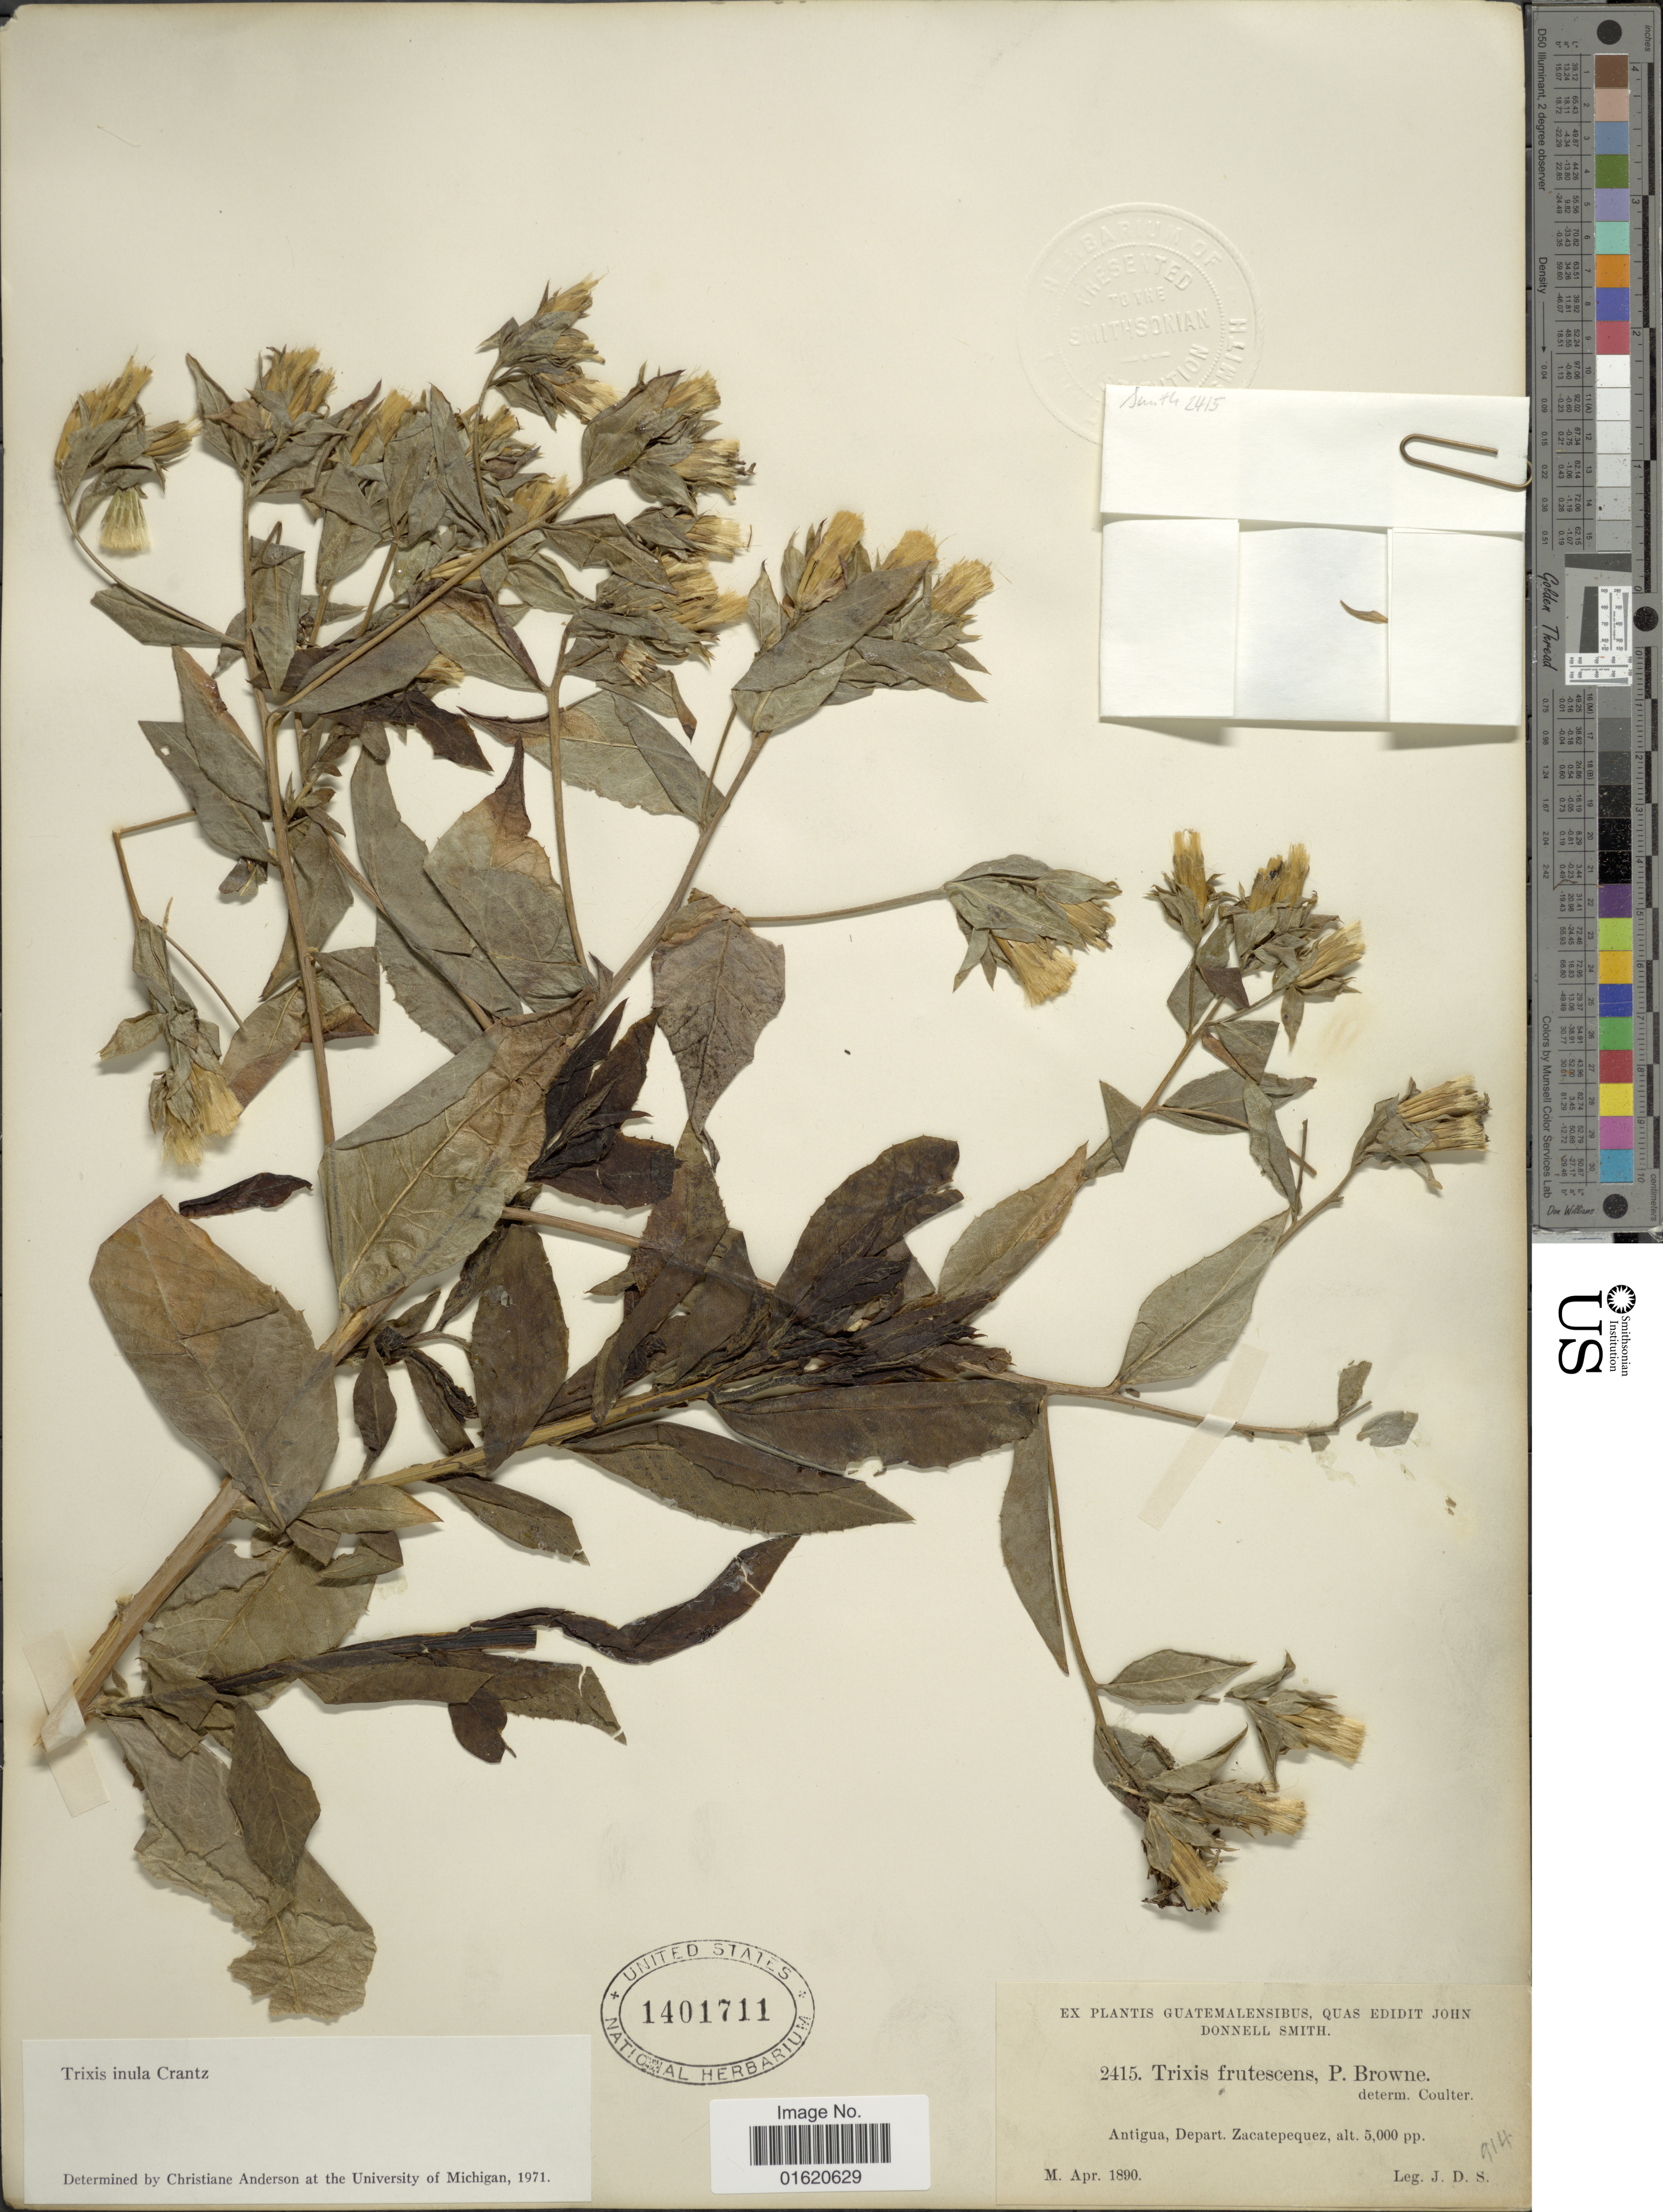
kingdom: Plantae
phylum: Tracheophyta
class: Magnoliopsida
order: Asterales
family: Asteraceae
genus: Trixis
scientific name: Trixis inula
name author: Crantz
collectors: J. Donnell Smith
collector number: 2415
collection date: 1890-04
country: Guatemala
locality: Antigua, Depart. Zacatepequez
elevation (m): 1524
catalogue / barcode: US 1401711